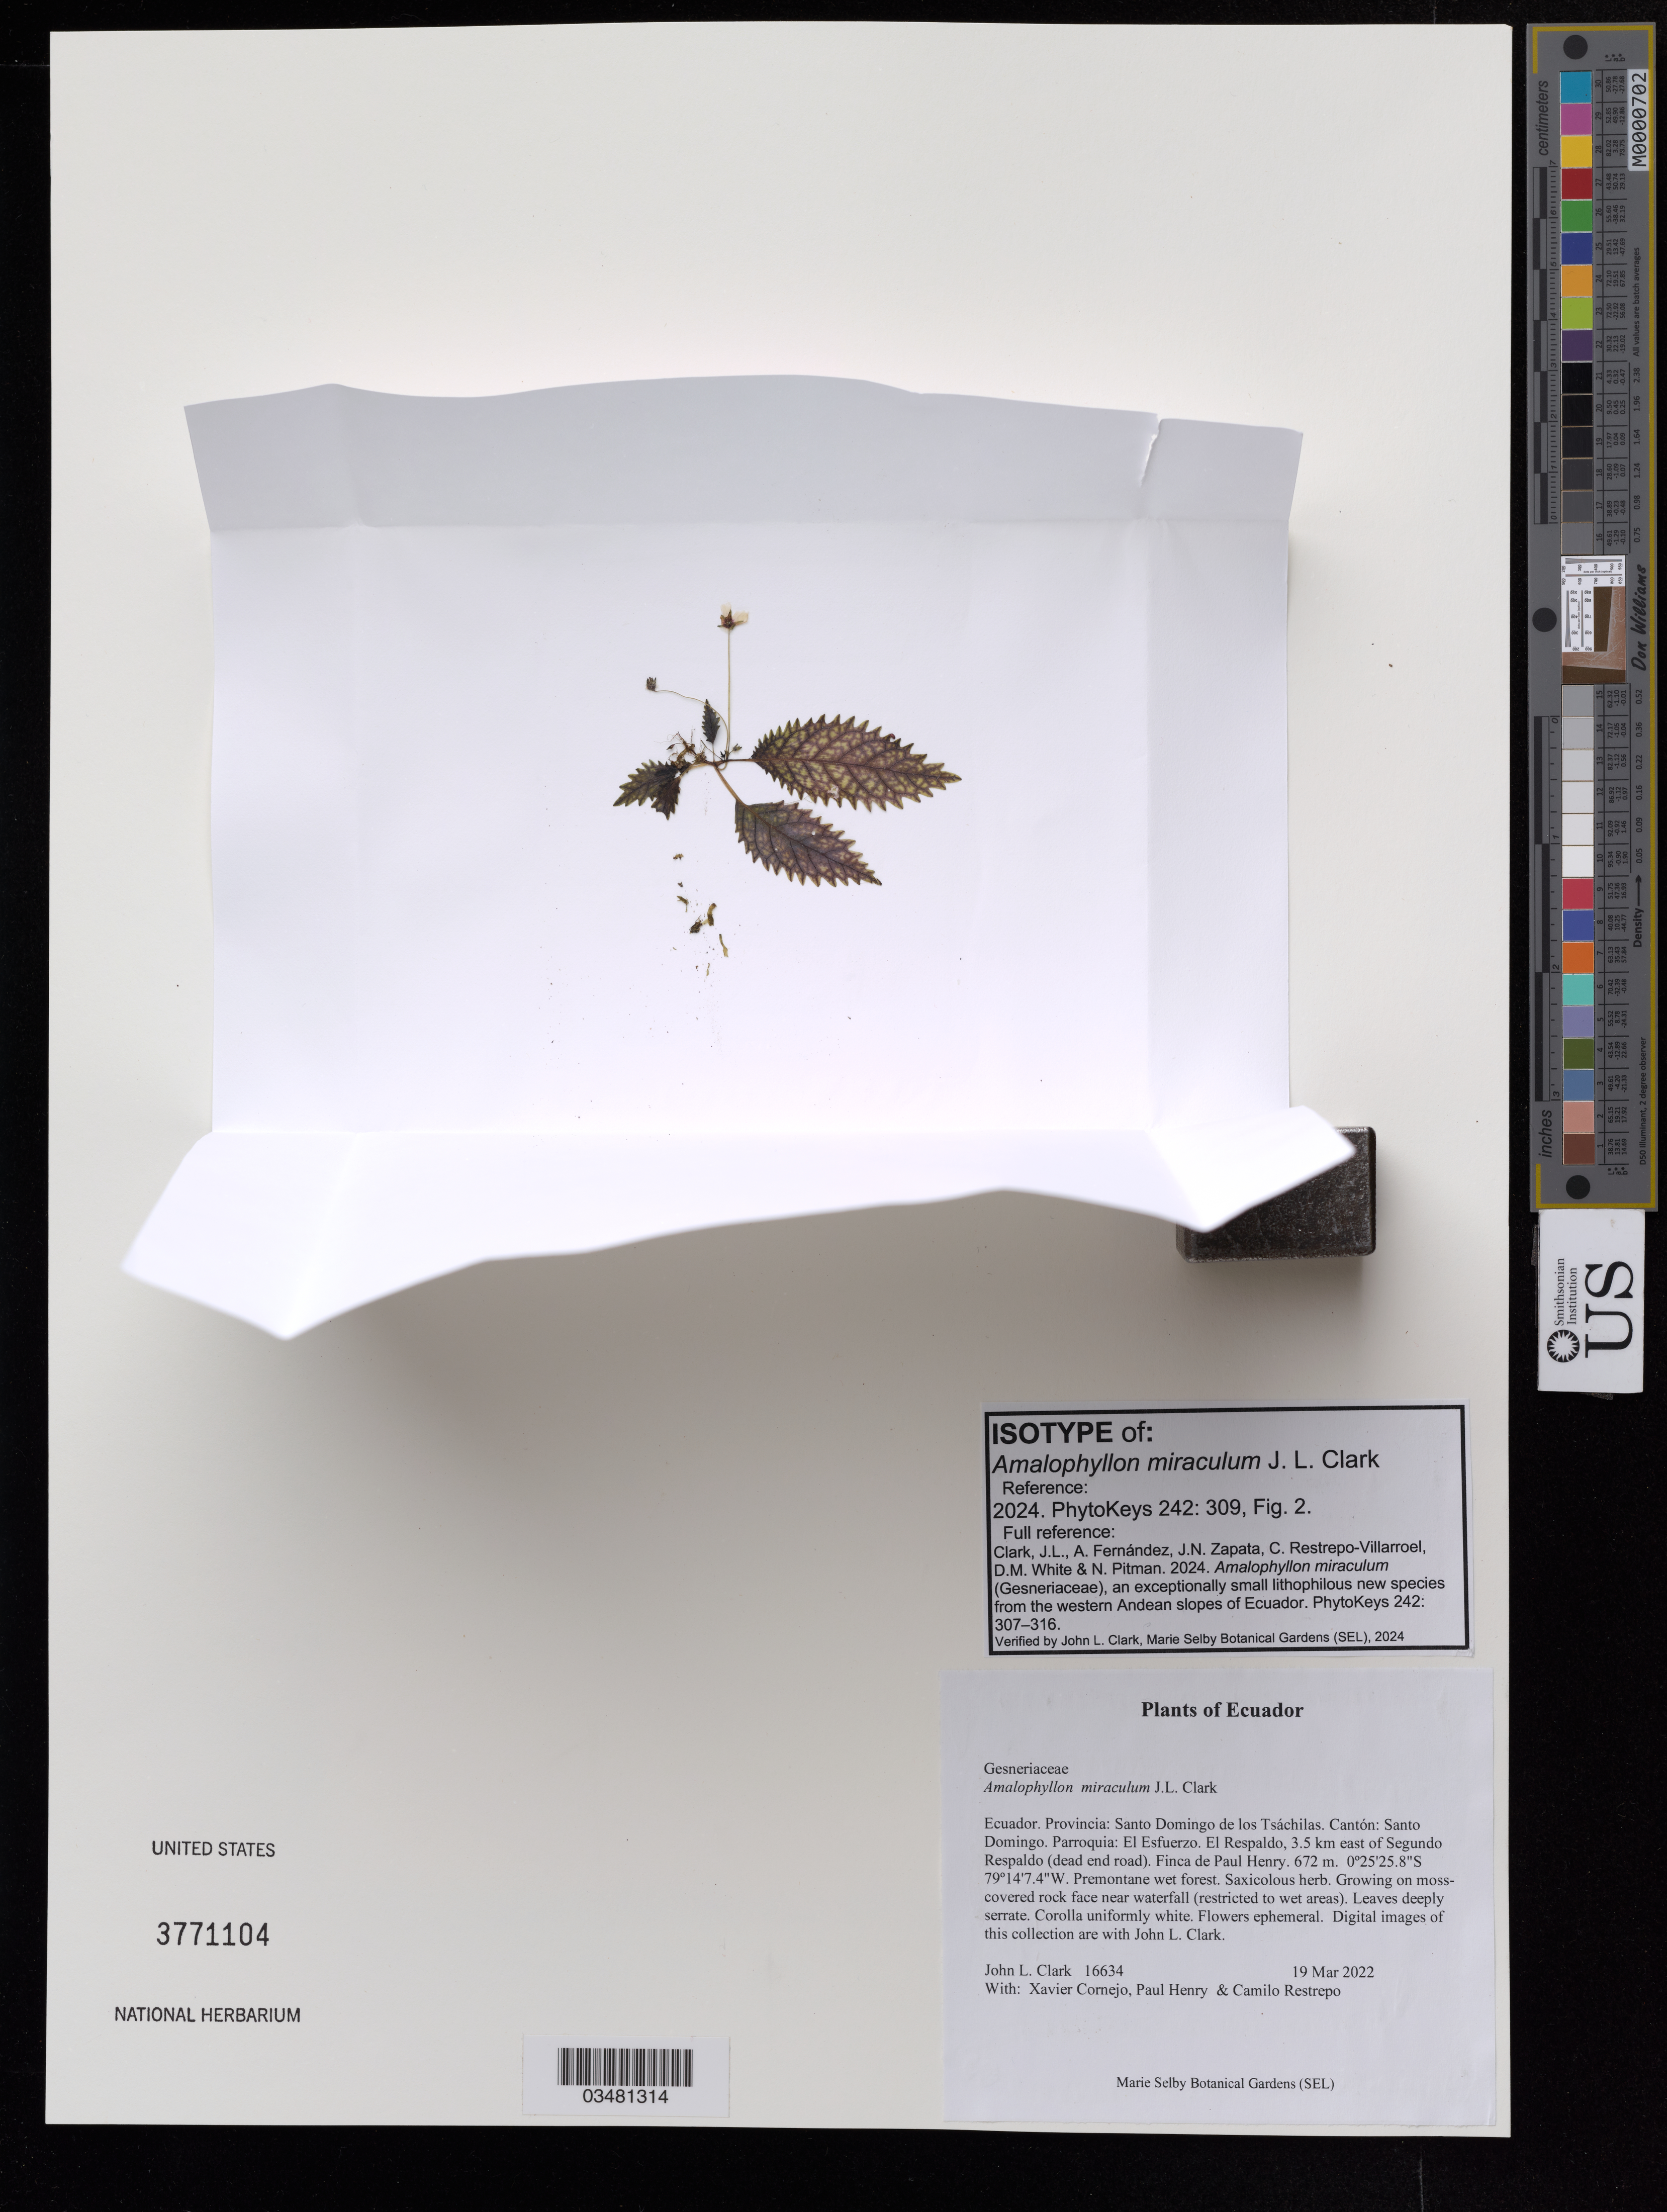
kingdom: Plantae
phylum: Tracheophyta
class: Magnoliopsida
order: Lamiales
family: Gesneriaceae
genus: Amalophyllon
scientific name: Amalophyllon miraculum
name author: J.L. Clark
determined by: Clark, J. L., (SEL), The Marie Selby Botanical Garden (UNITED STATES)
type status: Isotype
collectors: J. L. Clark, X. Cornejo, P. Henry & C. Restrepo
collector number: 16634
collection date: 2022-03-19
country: Ecuador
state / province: Tsachilas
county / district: Santo Domingo de los Tsáchilas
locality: Parroquia: El Esfuerzo. El Resplado, 3.5 km east of Segundo Respaldo (dead end road).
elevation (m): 672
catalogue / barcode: US 3771104